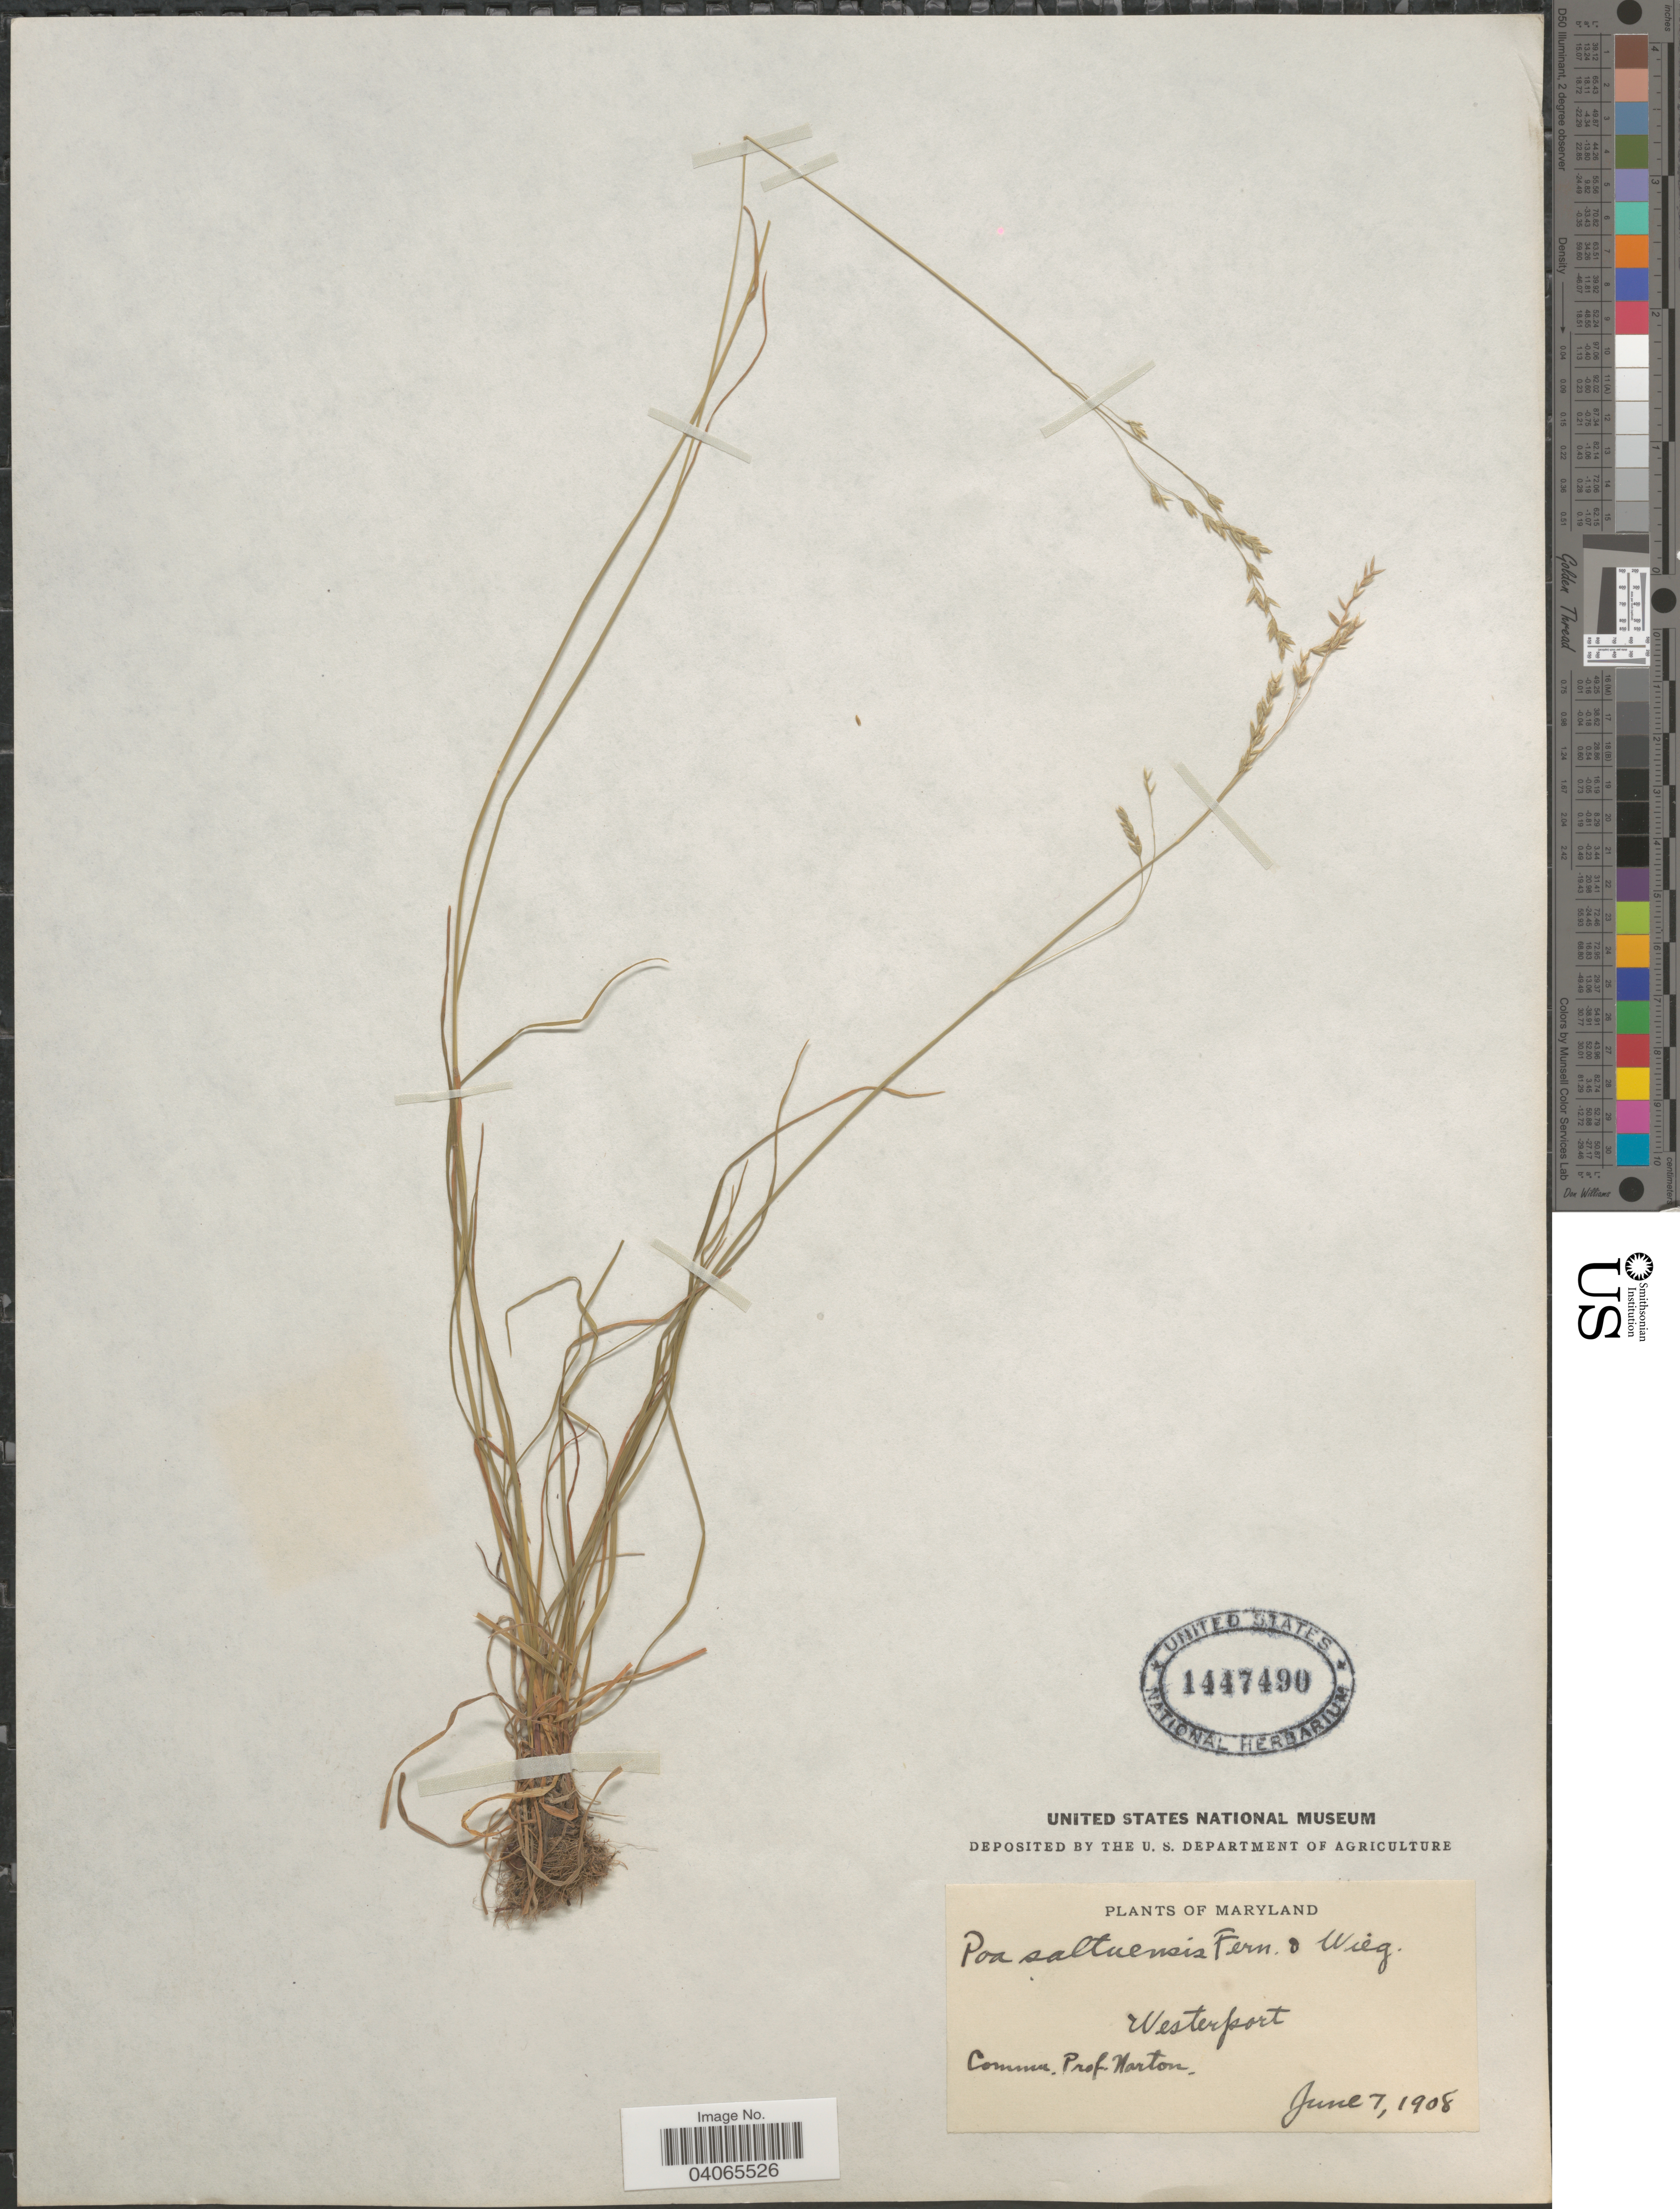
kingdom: Plantae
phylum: Tracheophyta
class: Liliopsida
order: Poales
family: Poaceae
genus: Poa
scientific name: Poa saltuensis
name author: Fernald & Wiegand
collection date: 1908-06-07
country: United States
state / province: Maryland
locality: Westerport.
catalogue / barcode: US 1447490